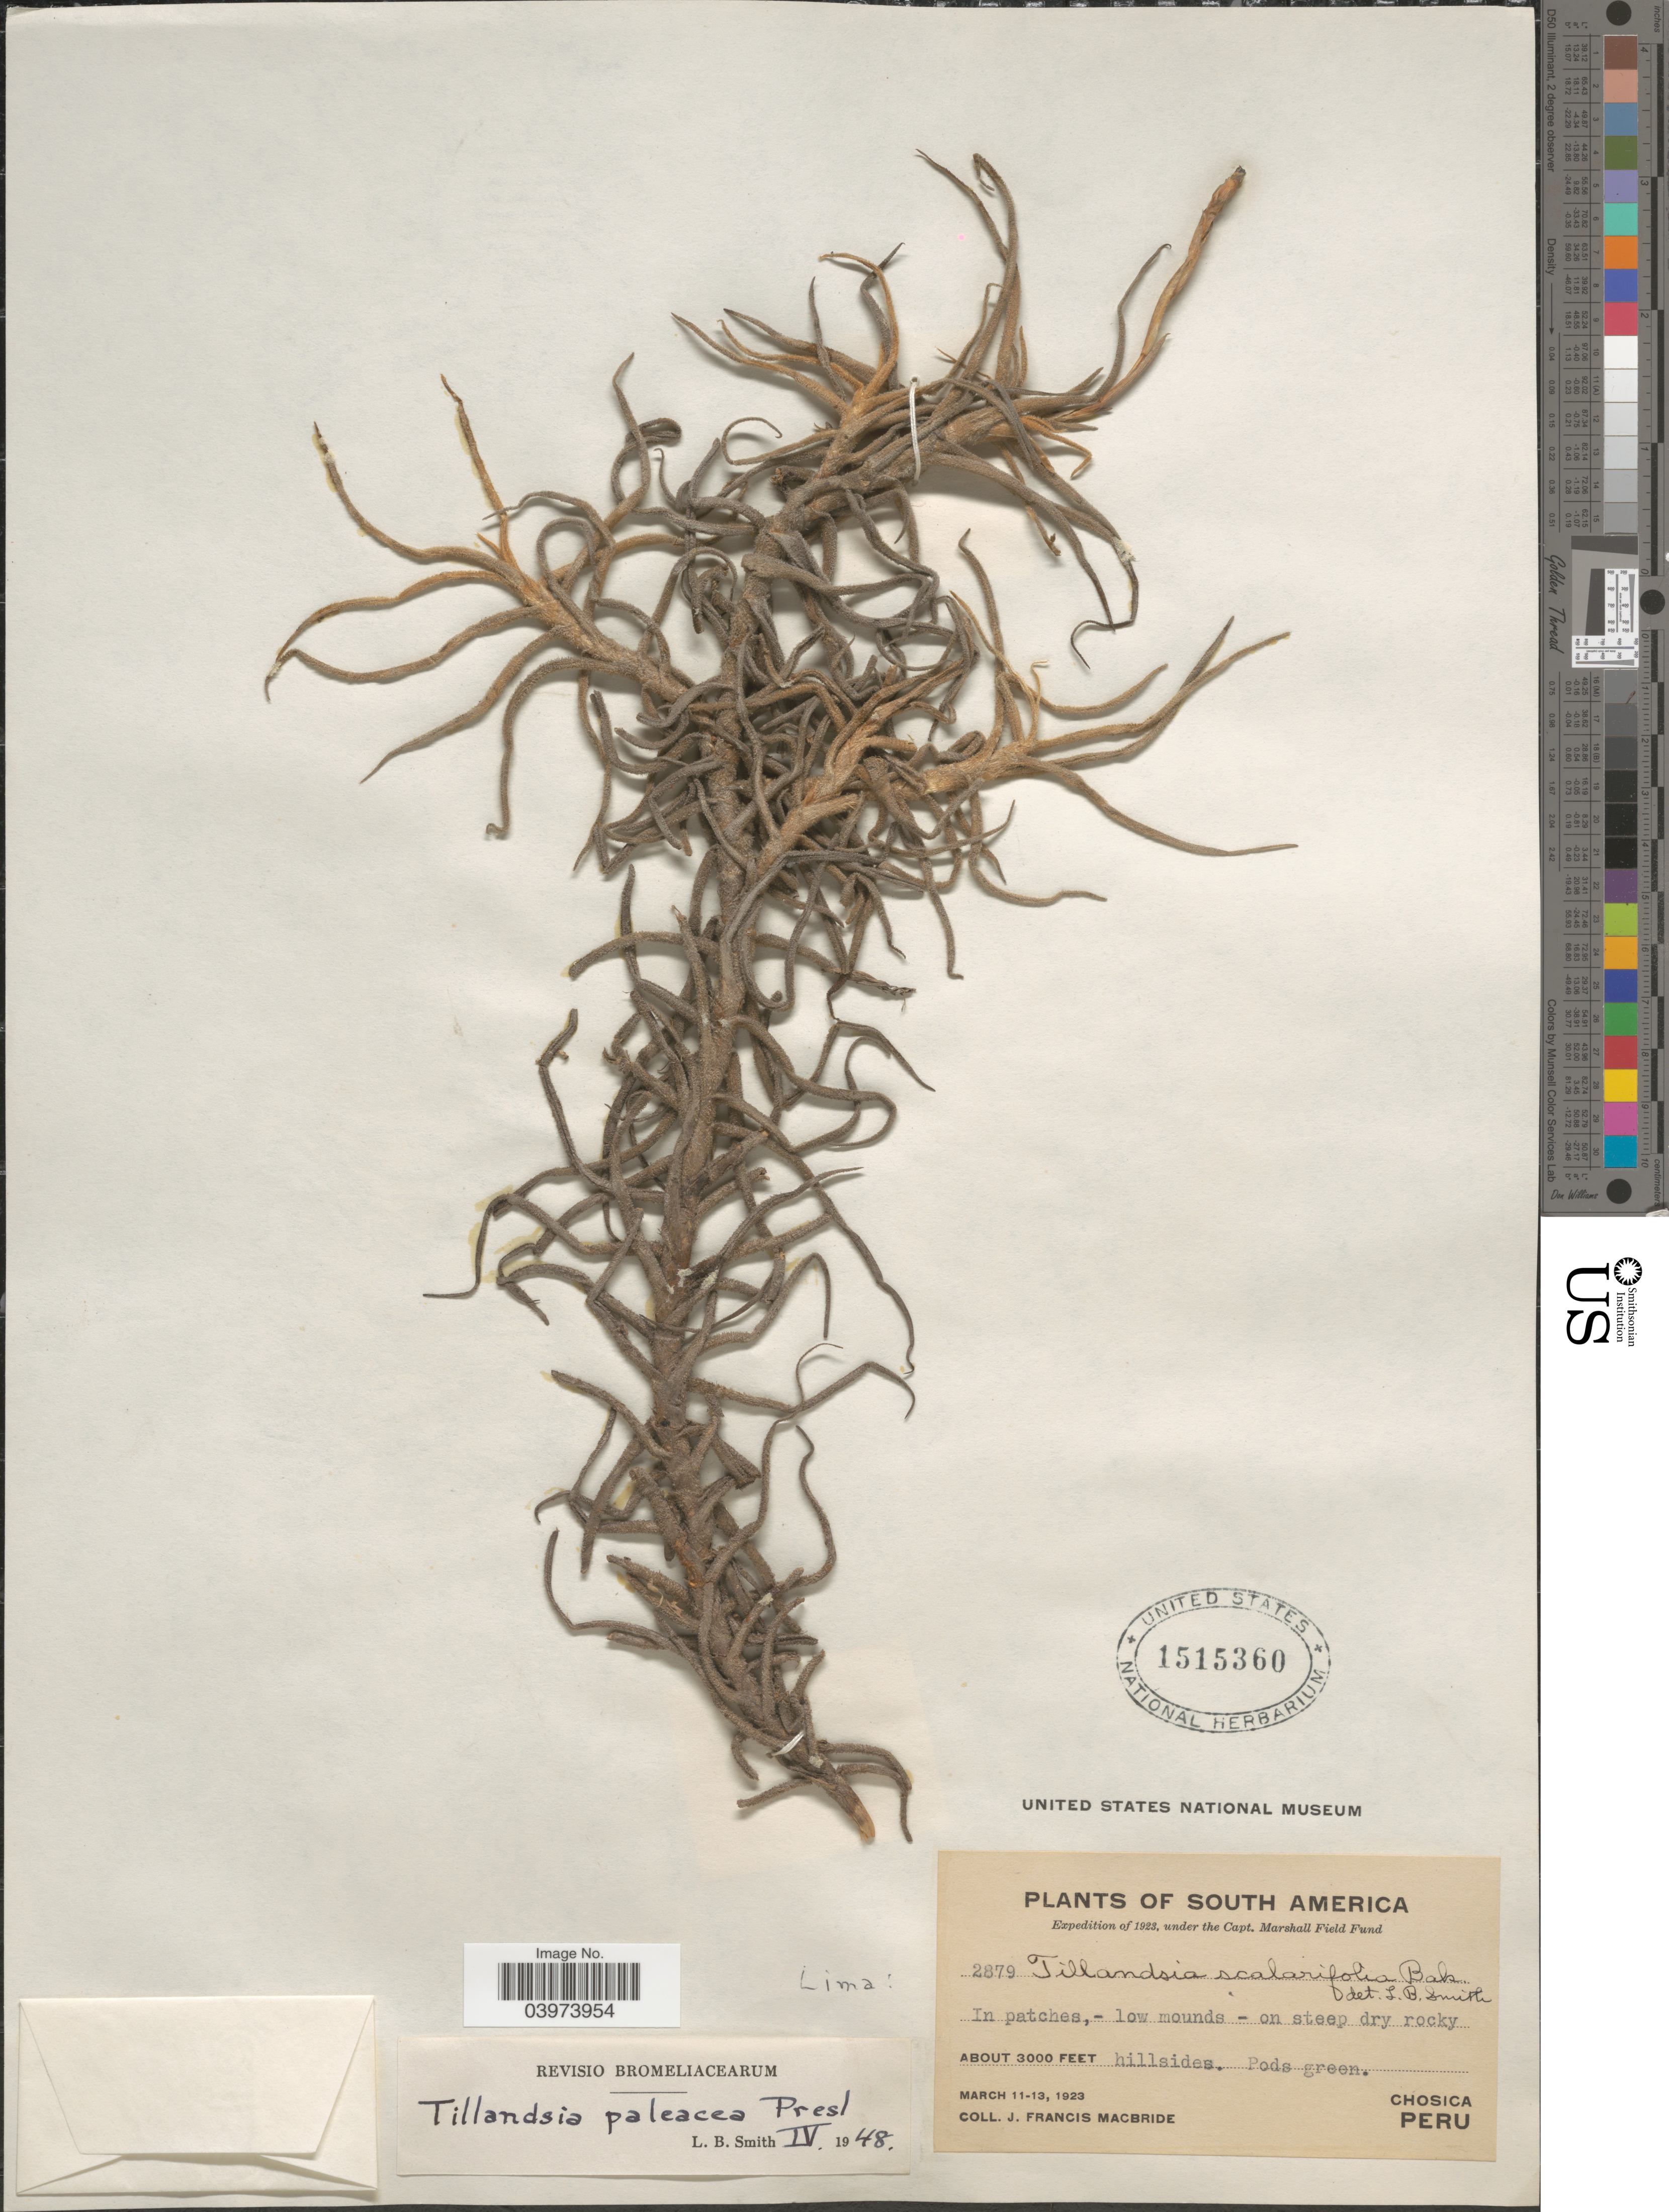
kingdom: Plantae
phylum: Tracheophyta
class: Liliopsida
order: Poales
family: Bromeliaceae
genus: Tillandsia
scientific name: Tillandsia paleacea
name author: C. Presl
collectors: J. F. Macbride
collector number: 2879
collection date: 1923-03-11/1923-03-13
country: Peru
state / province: Lima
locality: Expedition of 1923. Chosica.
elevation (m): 914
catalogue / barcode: US 1515360